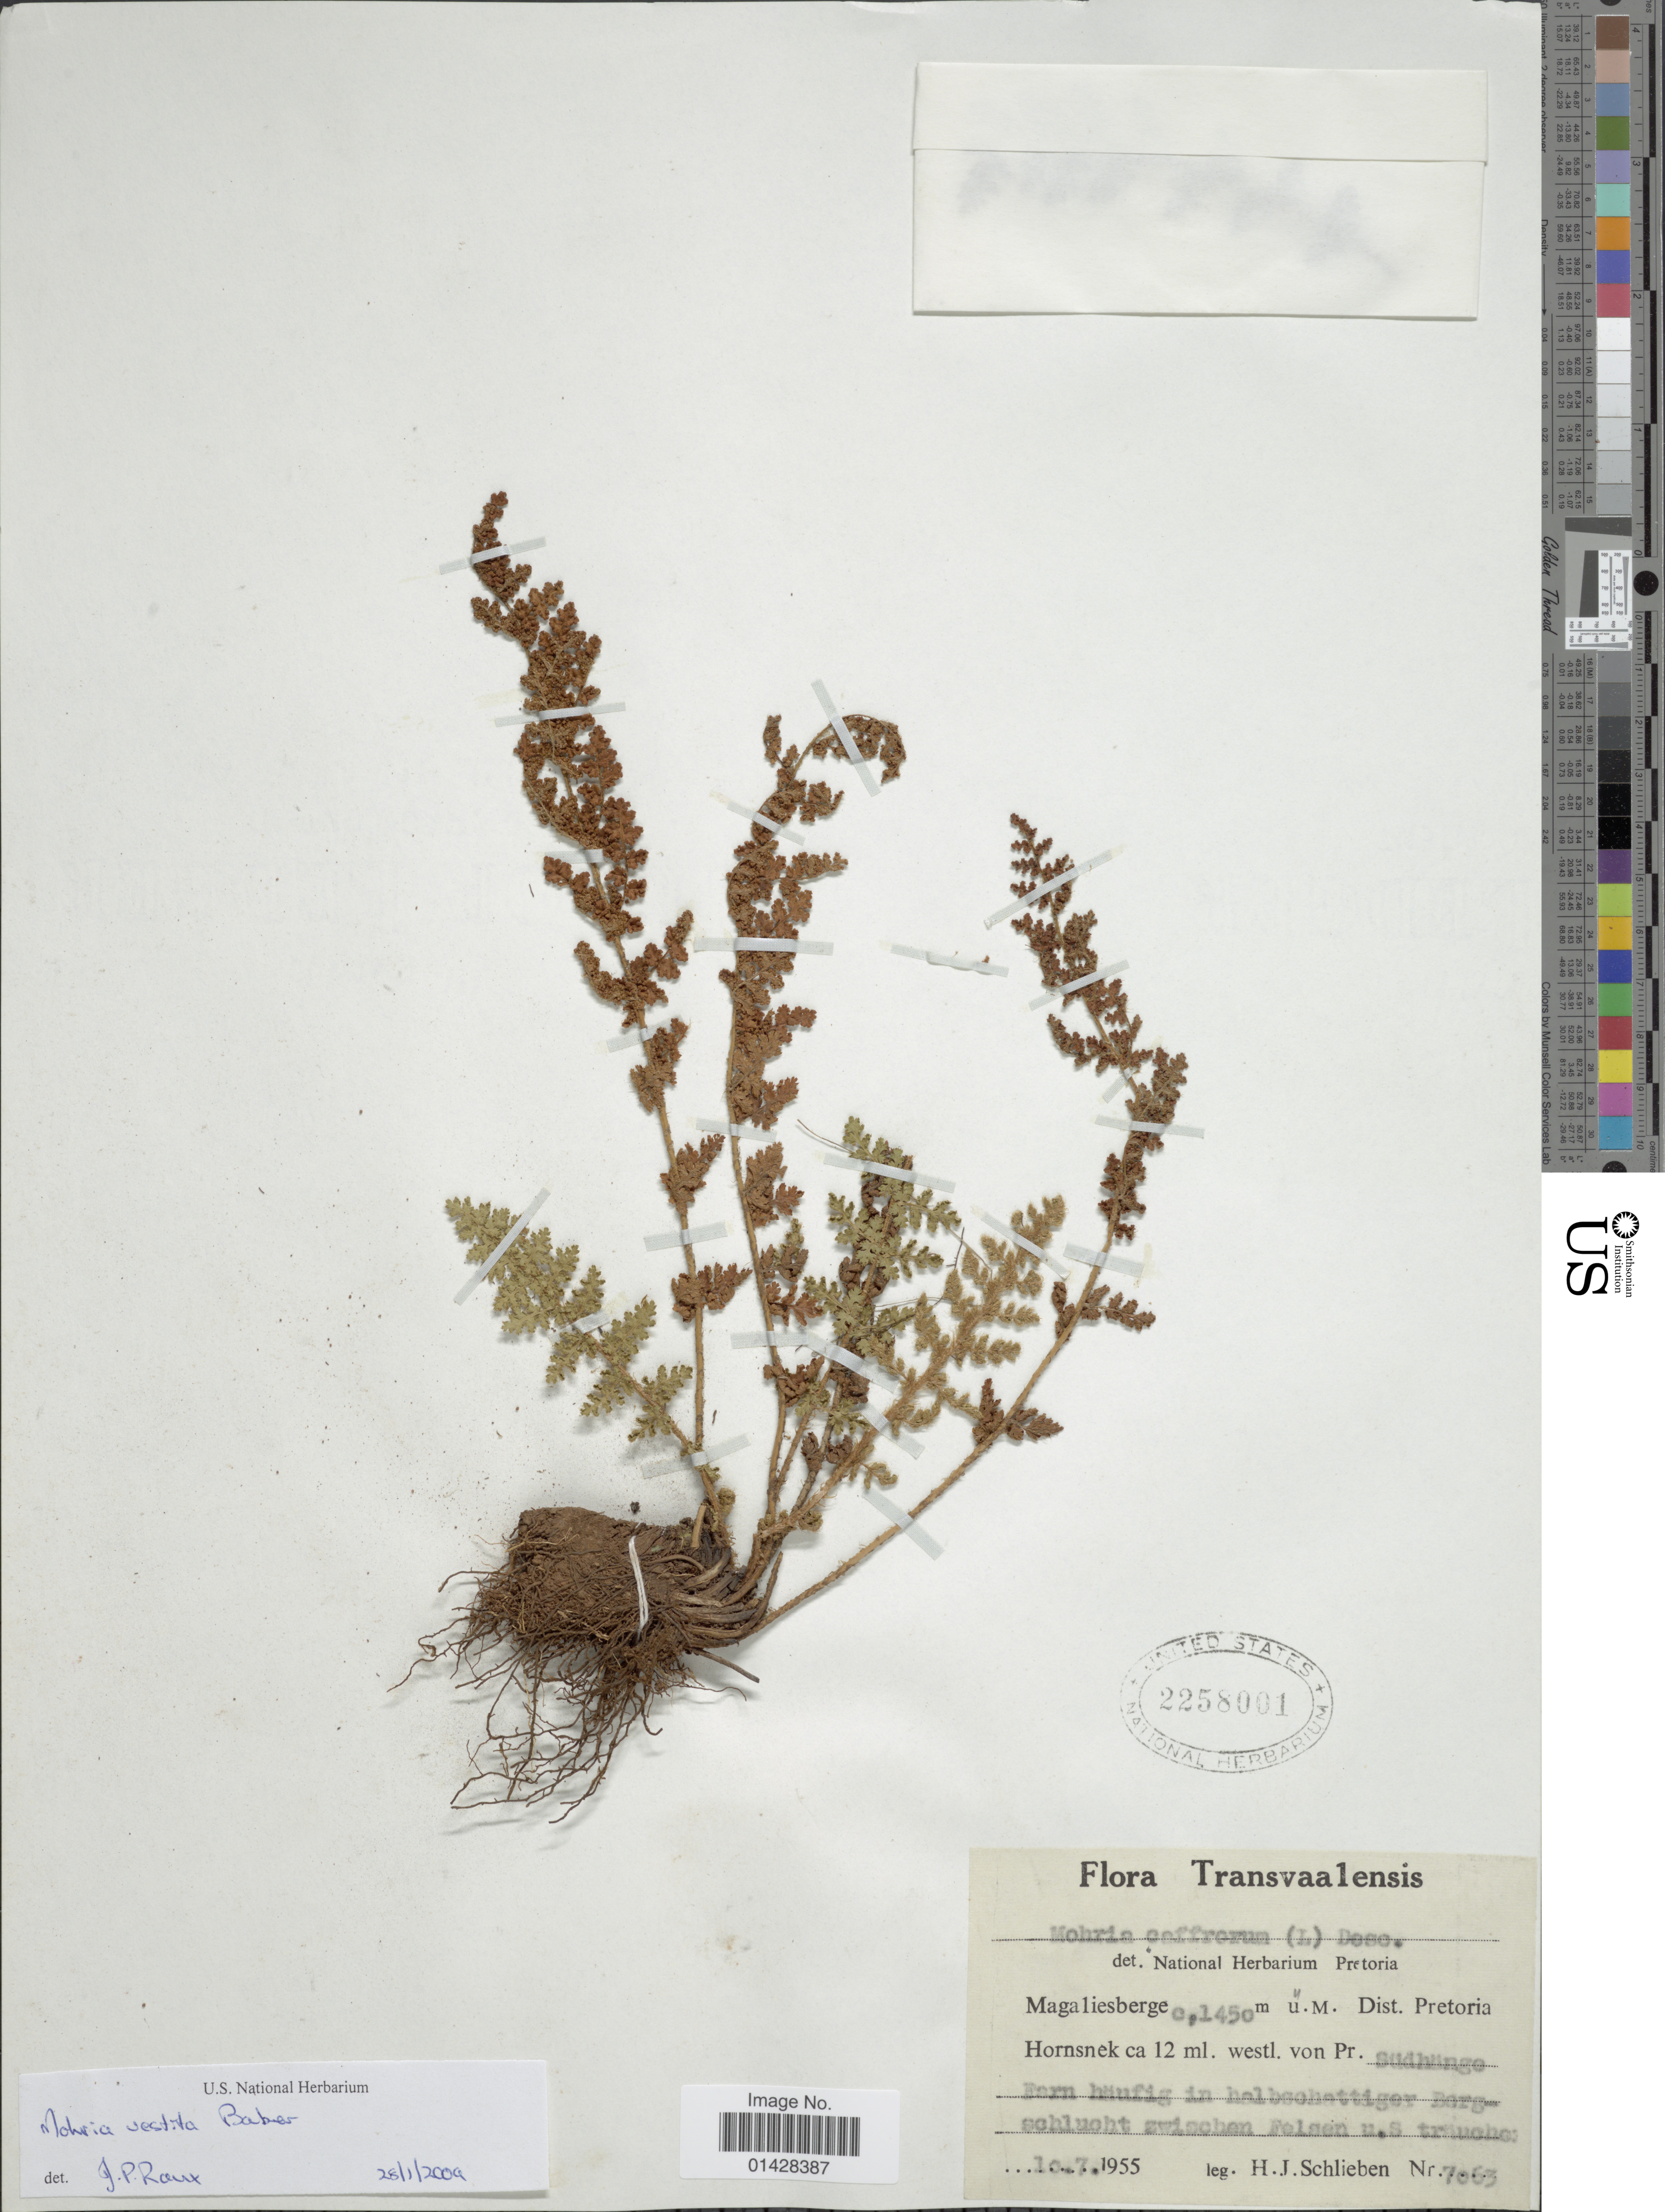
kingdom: Plantae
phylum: Tracheophyta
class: Polypodiopsida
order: Schizaeales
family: Anemiaceae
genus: Anemia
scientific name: Anemia vestita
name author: (Baker) Christenh.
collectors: H. J. Schlieben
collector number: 7063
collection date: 1955-07-10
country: South Africa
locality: Transvaalensis, Magaliesberge. Dist. Pretoria Hornsnek ca 12 ml. westl von Pr Südhünge Farn häufig in halbschattiger Bergschkucht zwischen Felsen u.s. trauchen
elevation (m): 1450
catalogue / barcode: US 2258001